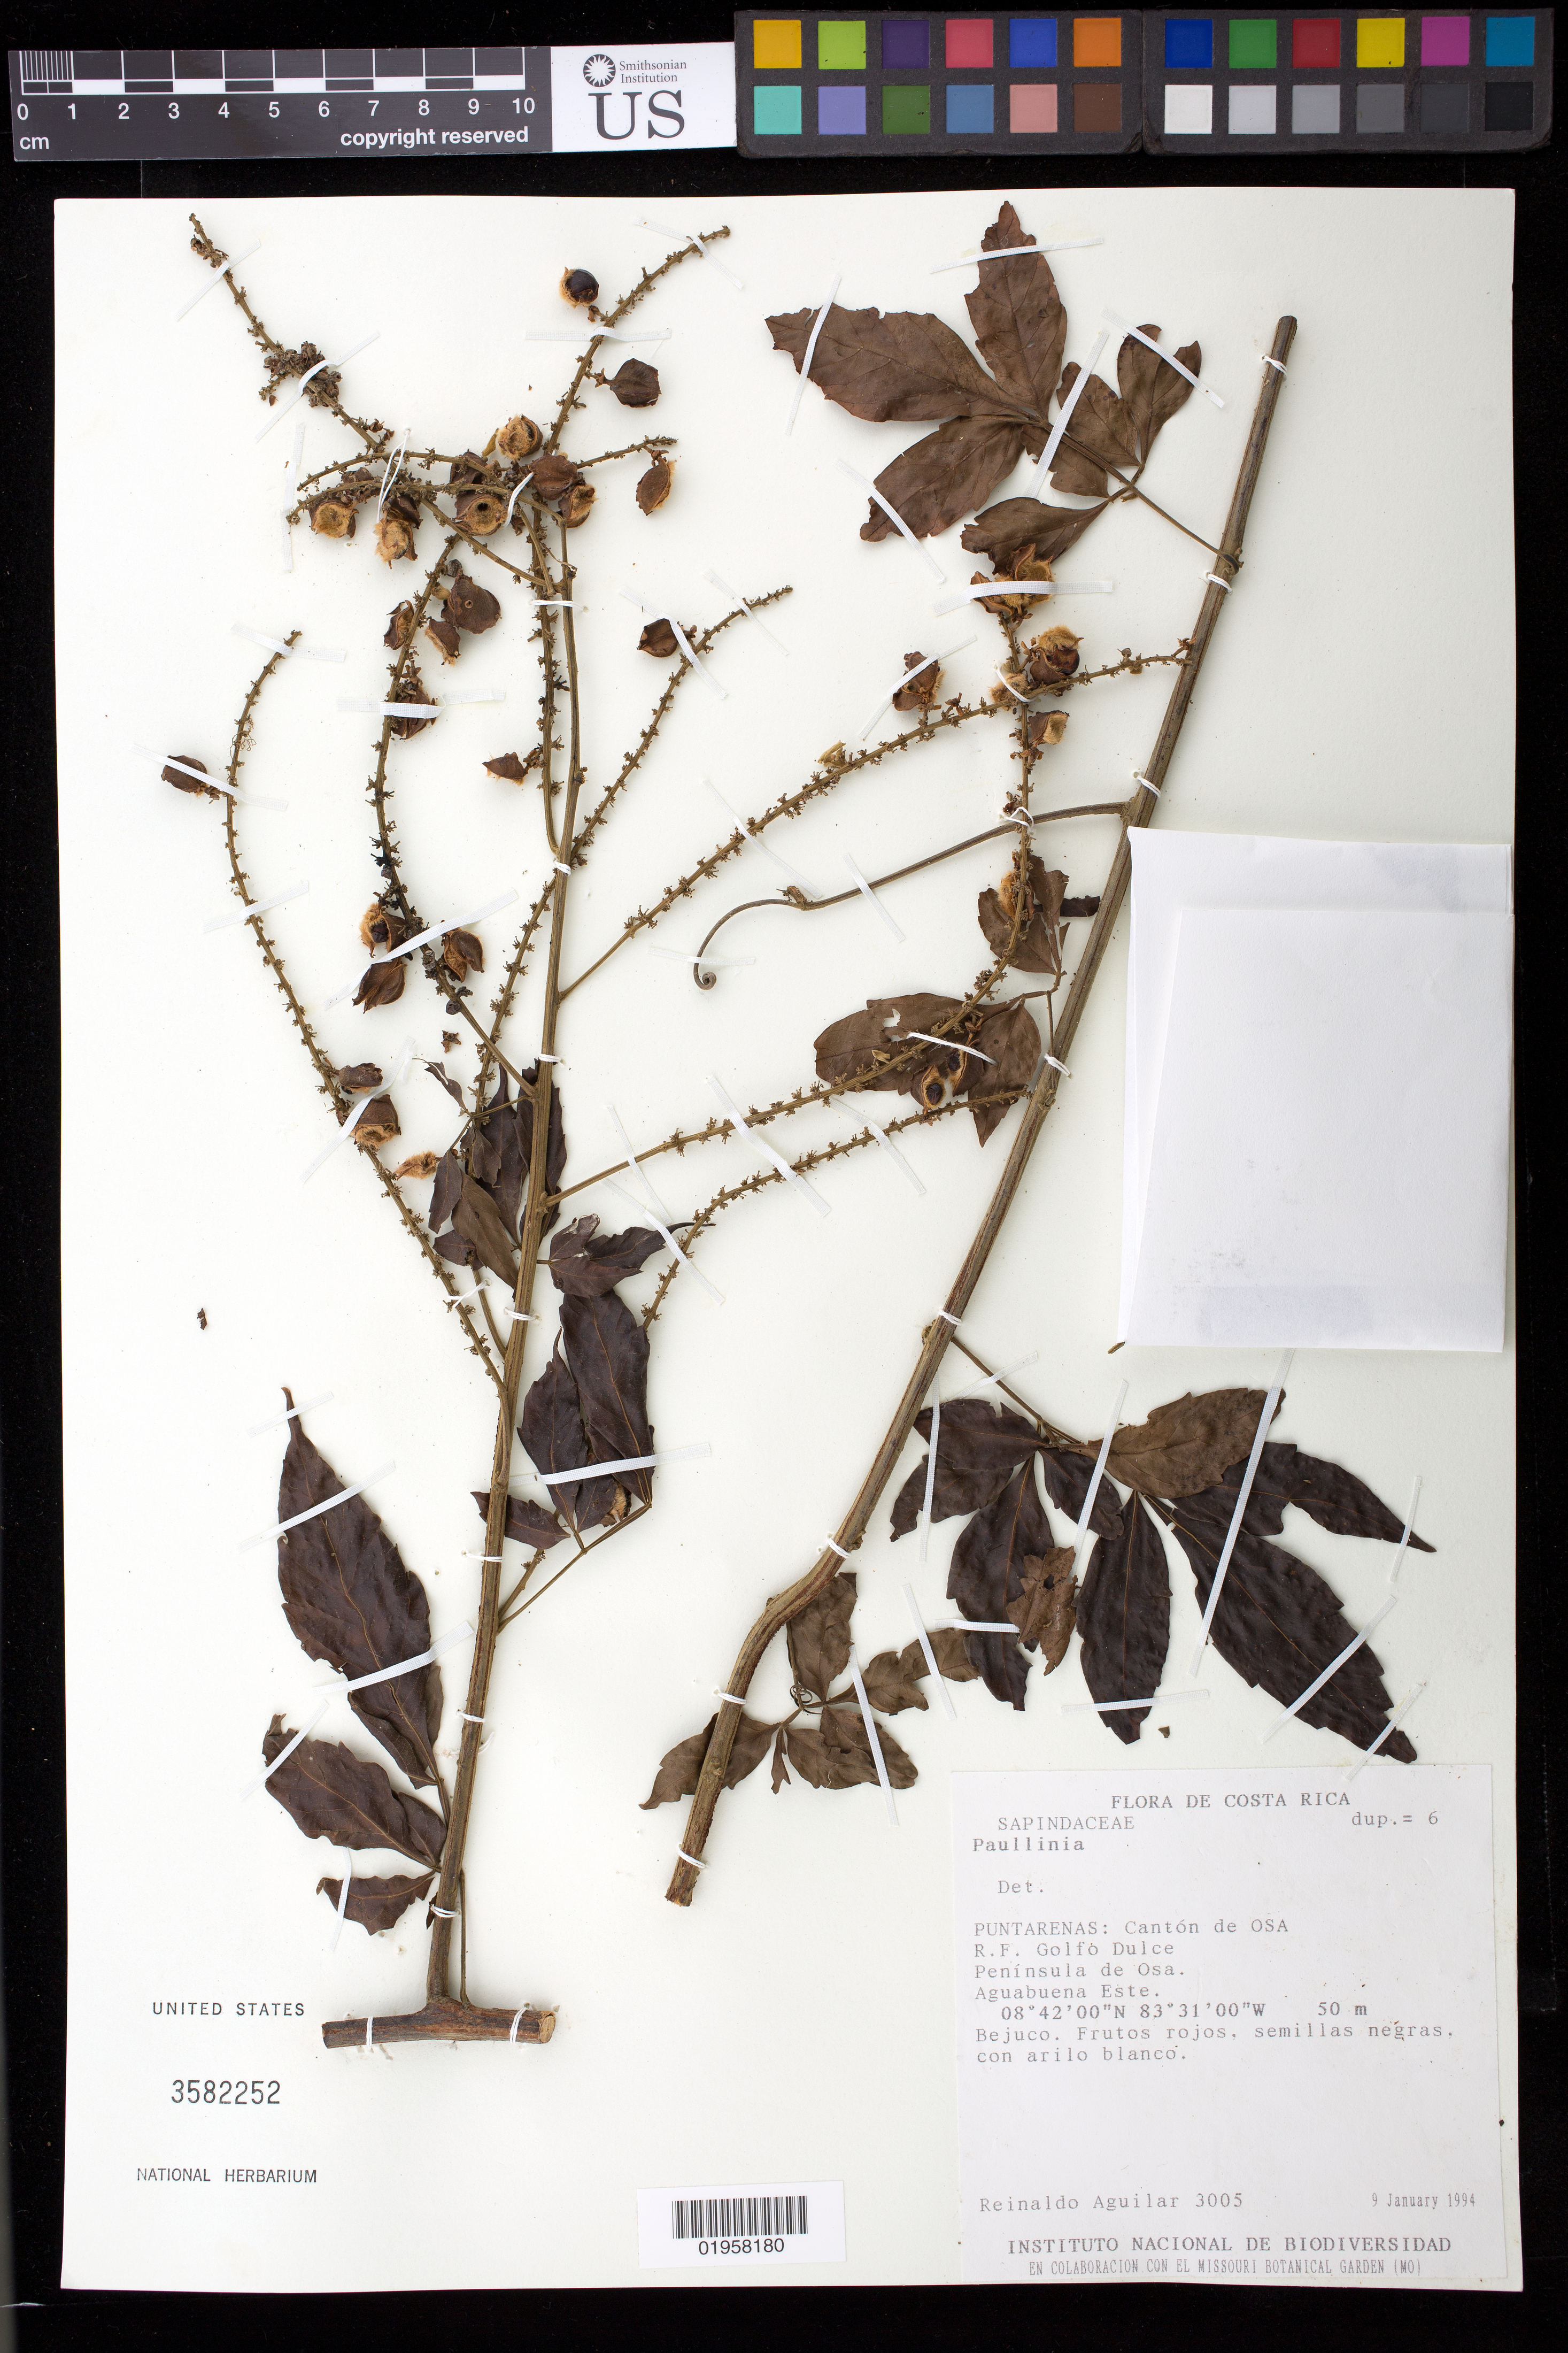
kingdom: Plantae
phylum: Tracheophyta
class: Magnoliopsida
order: Sapindales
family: Sapindaceae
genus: Paullinia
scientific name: Paullinia sp.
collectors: R. Aguilar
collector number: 3005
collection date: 1994-01-09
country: Costa Rica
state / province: Puntarenas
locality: Cantón de Osa, R.F. Golfo Dulce. Península de Osa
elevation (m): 50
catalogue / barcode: US 3582252